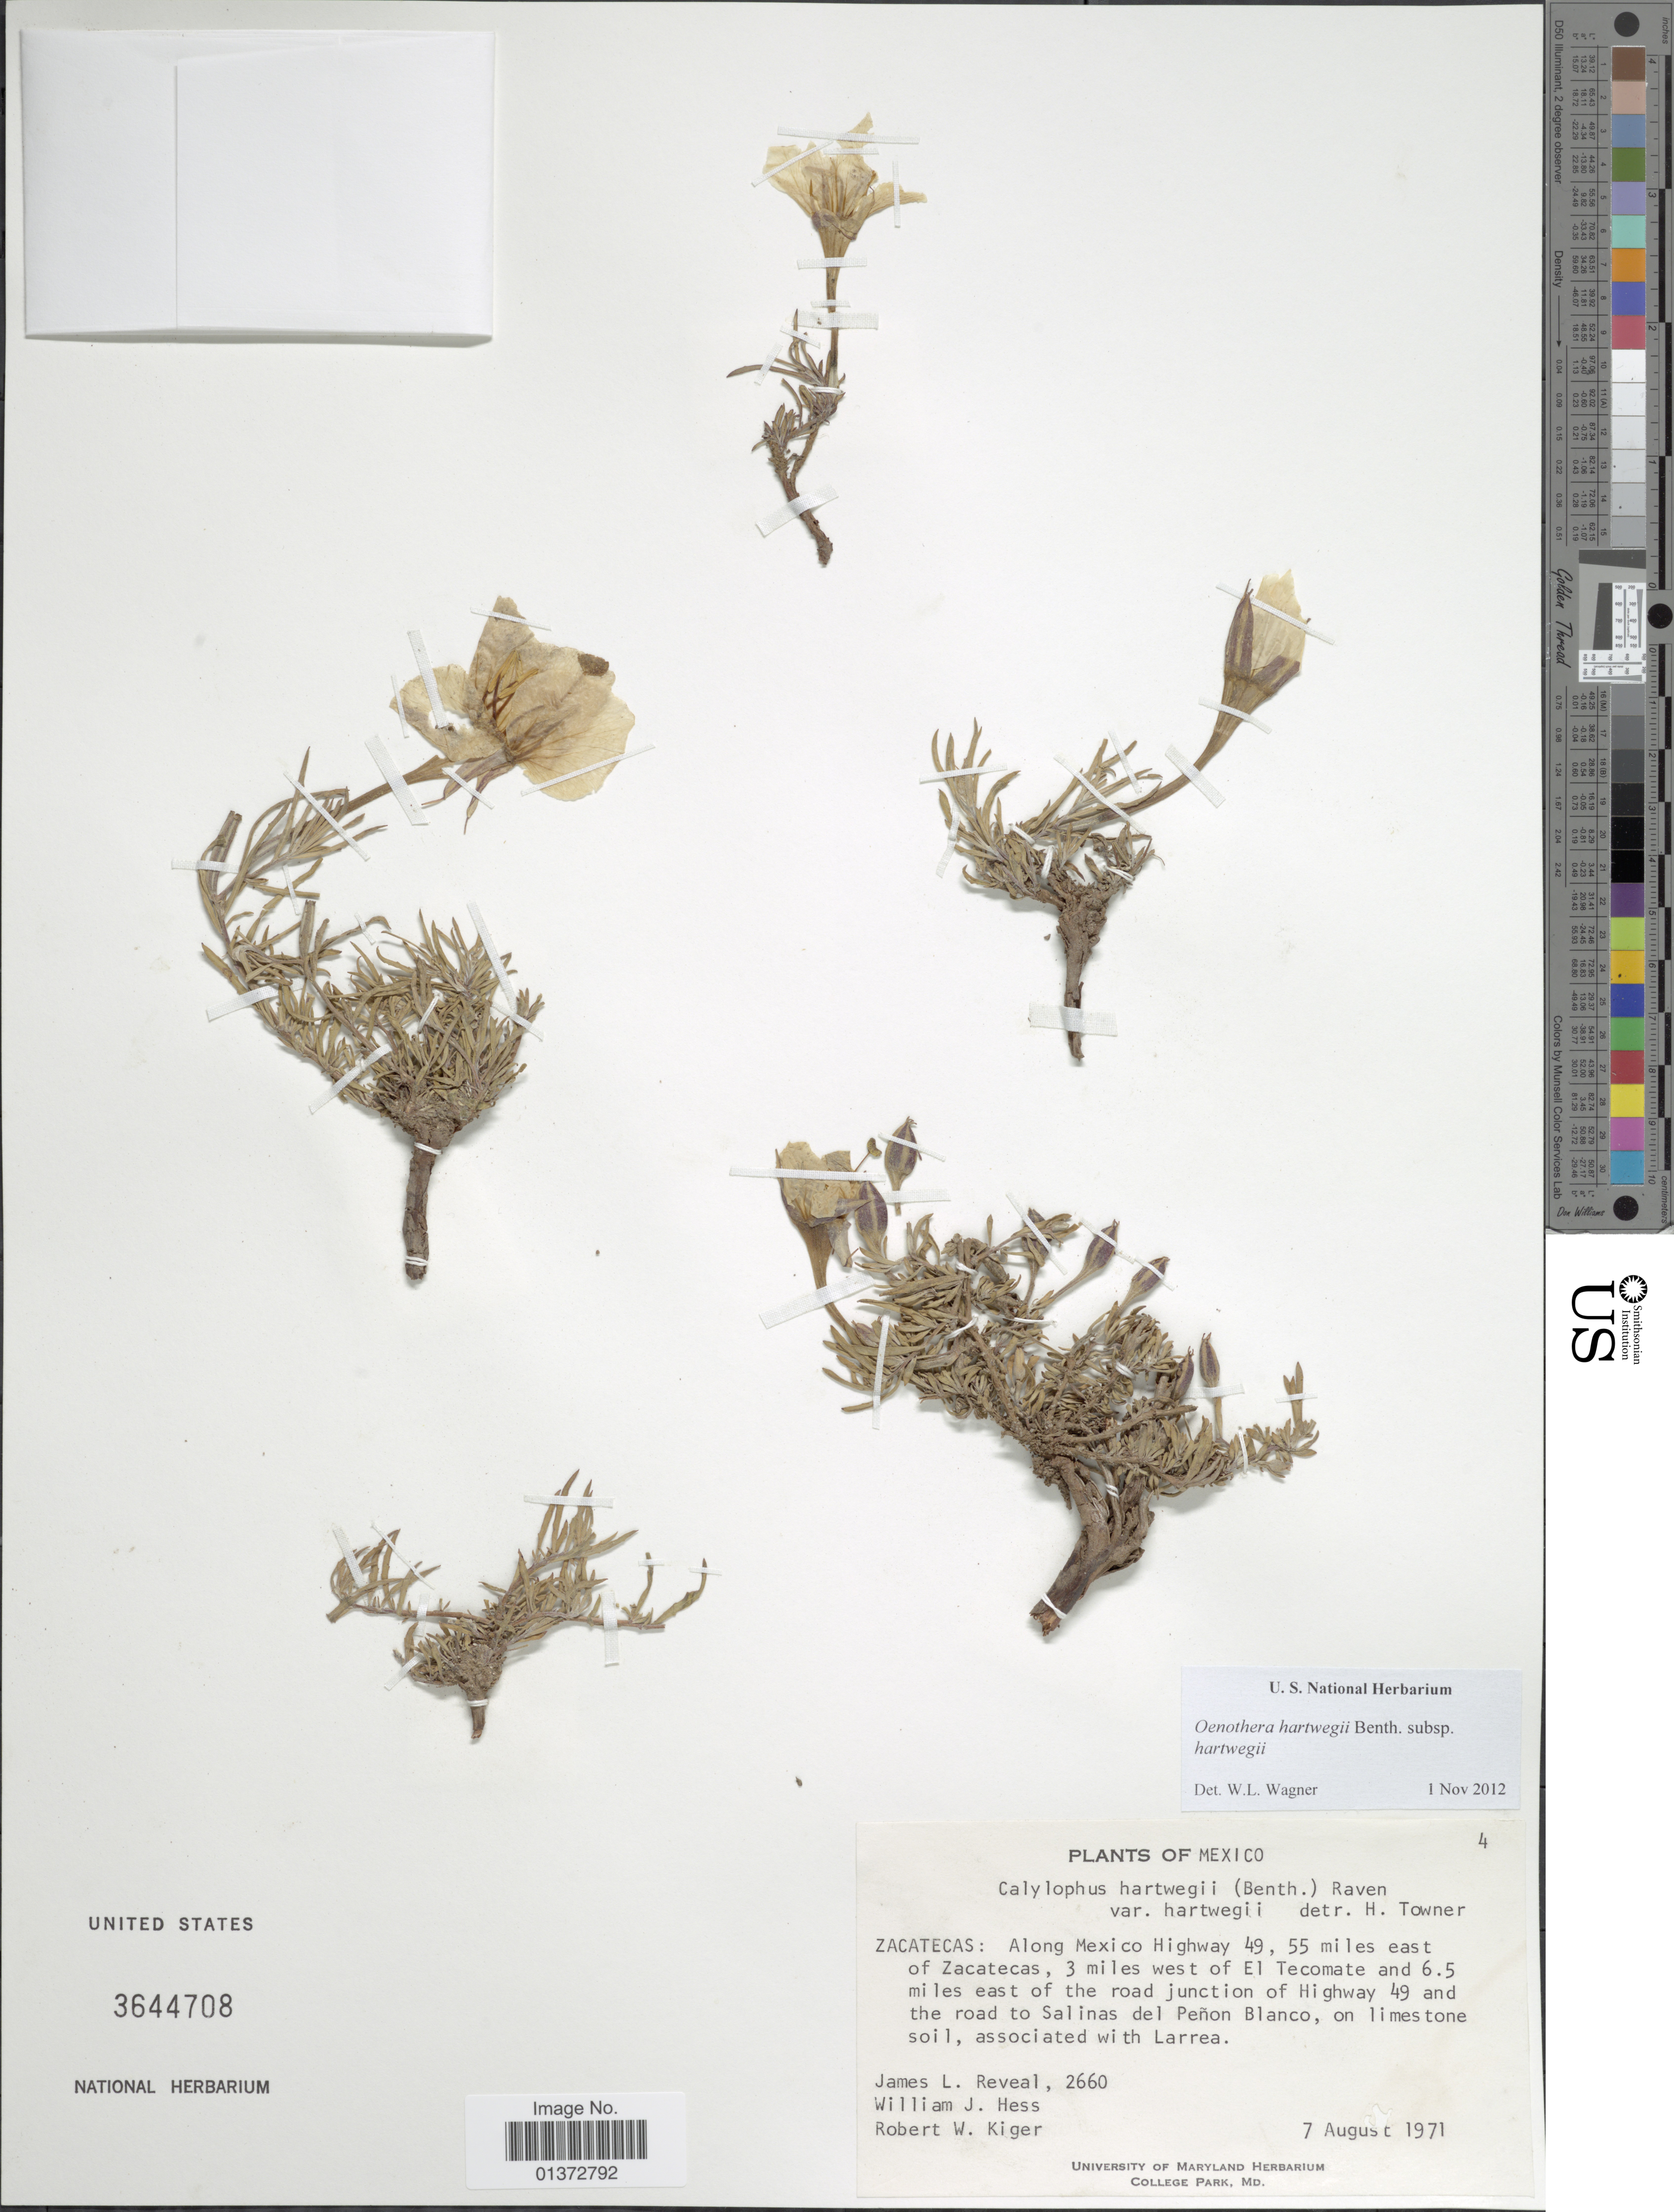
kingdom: Plantae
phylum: Tracheophyta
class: Magnoliopsida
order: Myrtales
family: Onagraceae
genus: Oenothera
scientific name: Oenothera hartwegii subsp. hartwegii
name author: Benth.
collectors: J. L. Reveal, W. Hess & R. Kiger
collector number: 2660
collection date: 1971-08-07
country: Mexico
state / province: Zacatecas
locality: Along Mexico Highway 49, 55 miles east of Zacatecas, 3 miles west of El Tecomate and 6.5 miles east of the road junction of Highway 49 and the road to Salinas del Peñon Blanco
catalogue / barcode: US 3644708